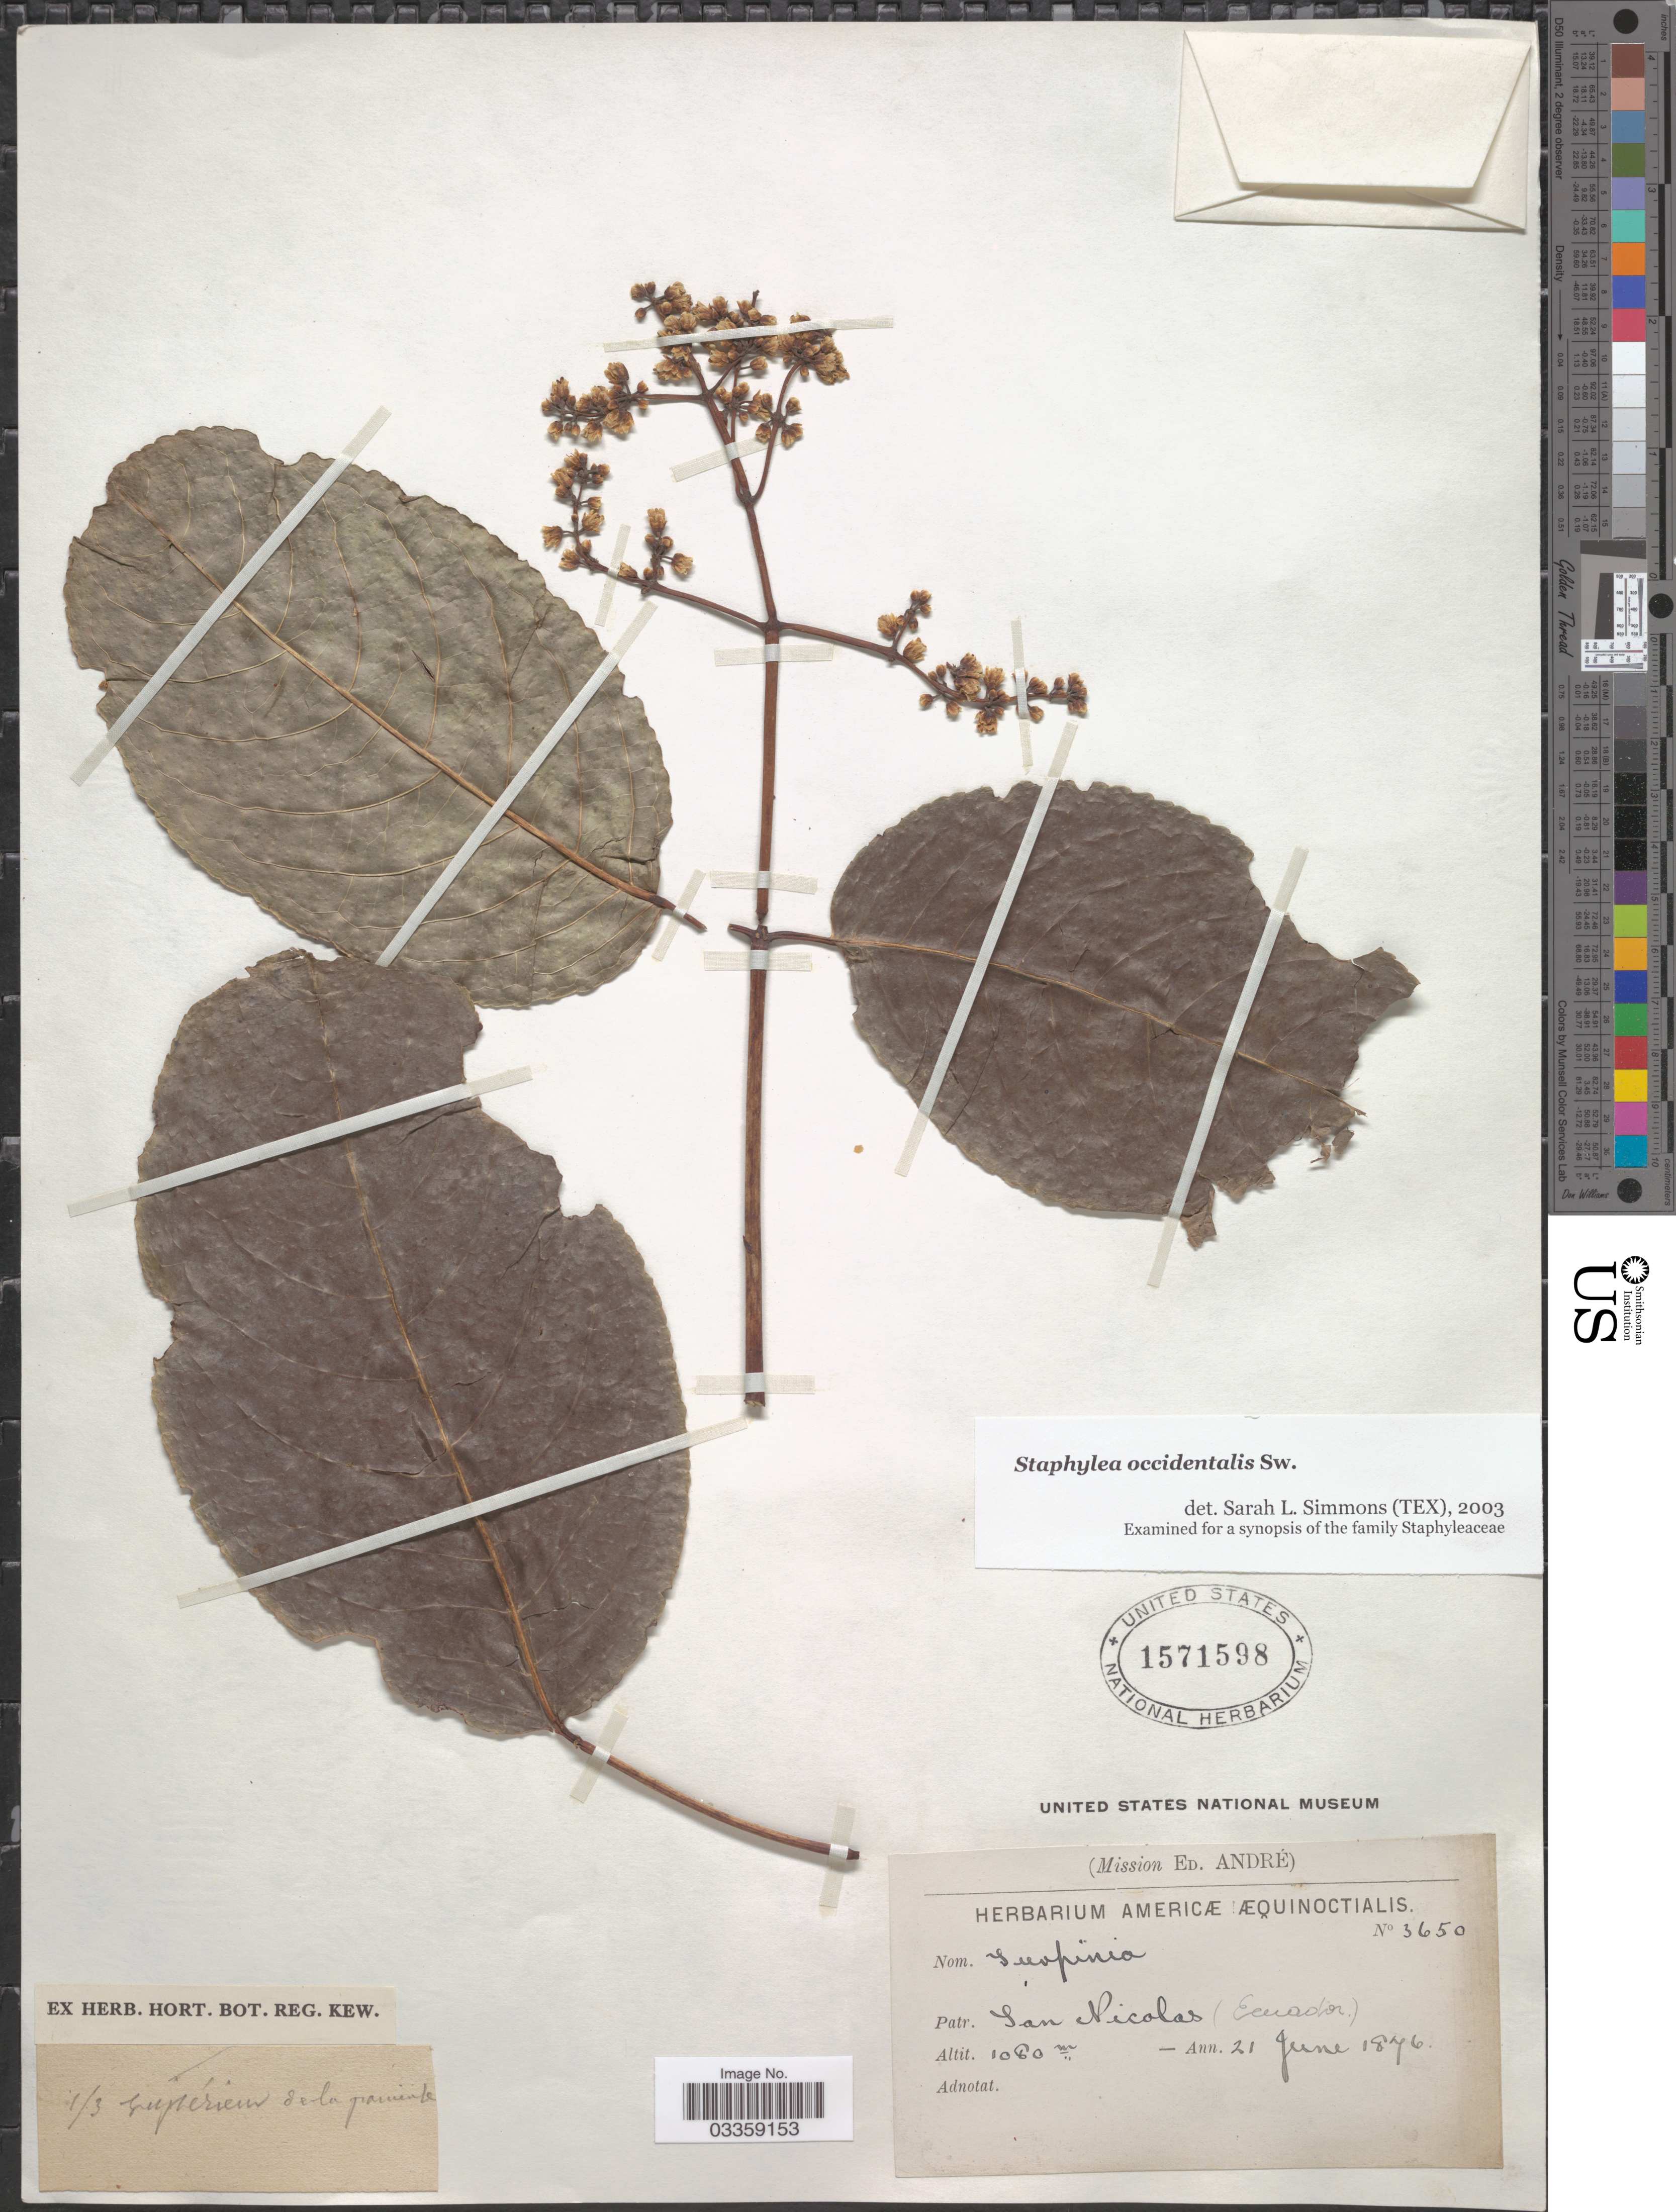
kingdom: Plantae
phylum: Tracheophyta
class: Magnoliopsida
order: Crossosomatales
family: Staphyleaceae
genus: Turpinia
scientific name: Turpinia occidentalis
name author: (Sw.) G. Don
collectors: É. F. André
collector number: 3650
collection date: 1876-06-21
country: Ecuador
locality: San Nicolas.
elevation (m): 1080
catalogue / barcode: US 1571598